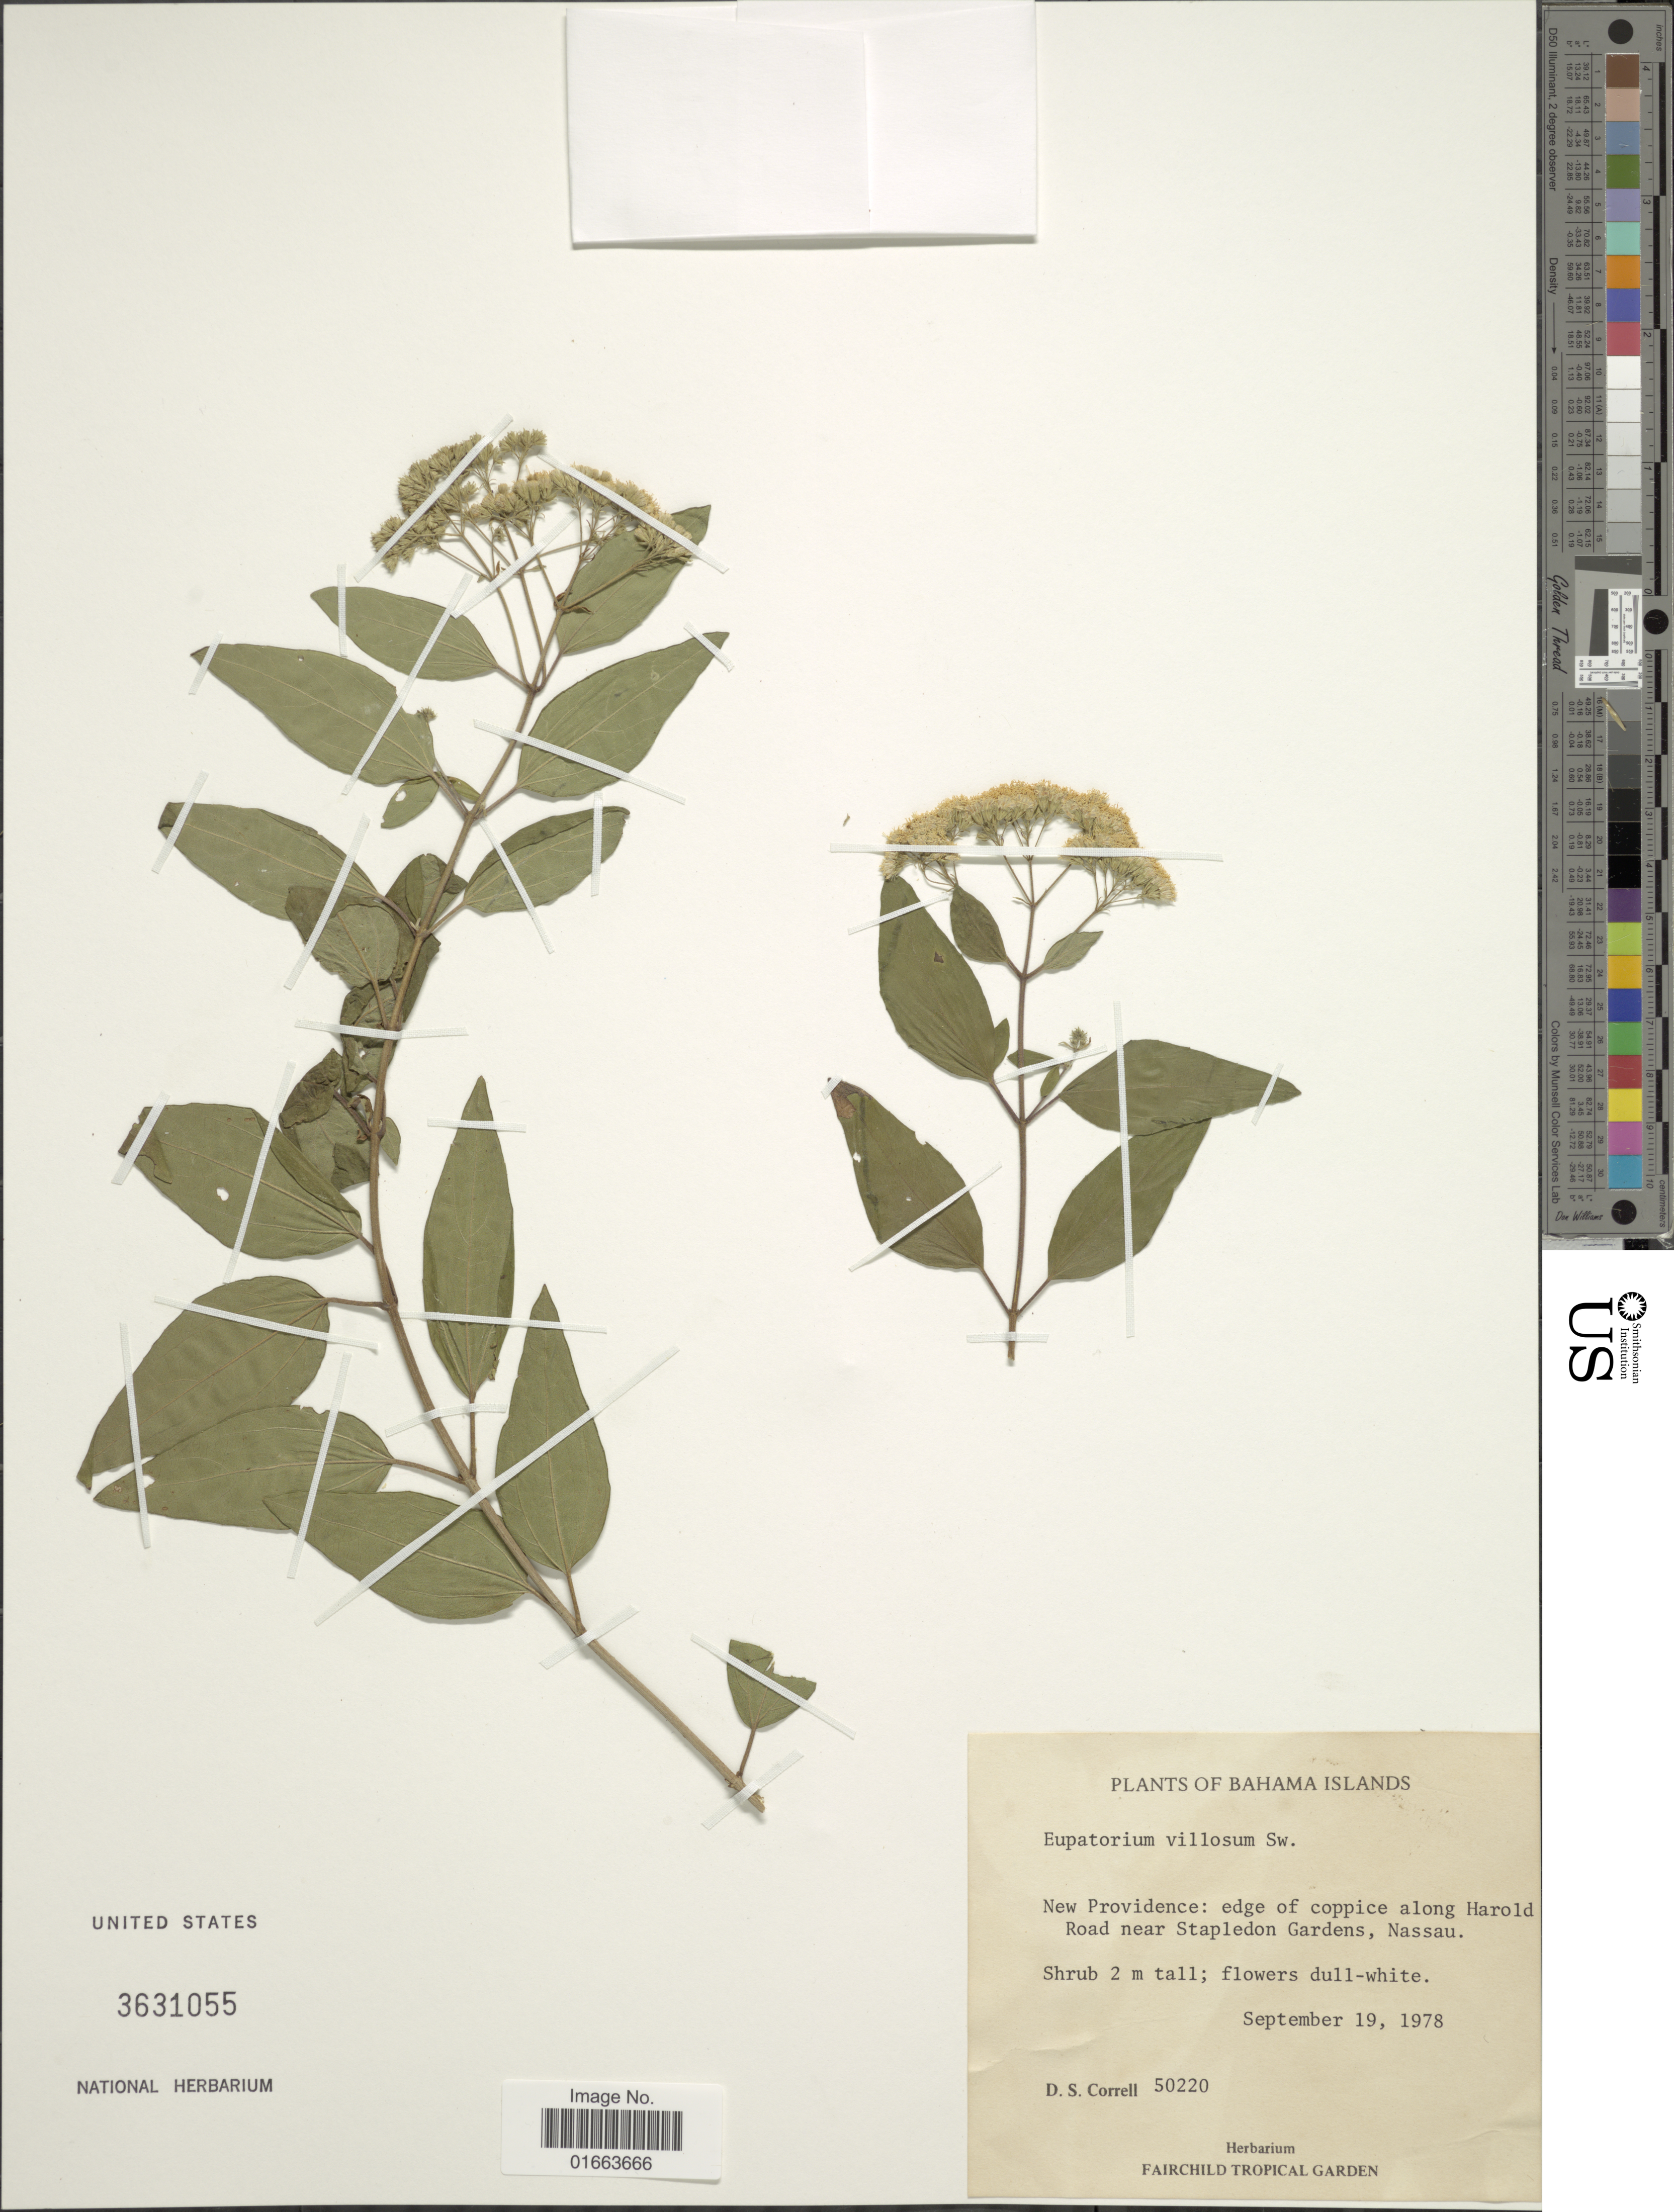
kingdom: Plantae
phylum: Tracheophyta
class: Magnoliopsida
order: Asterales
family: Asteraceae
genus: Koanophyllon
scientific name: Koanophyllon villosum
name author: (Sw.) R.M. King & H. Rob.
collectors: D. S. Correll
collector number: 50220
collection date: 1978-09-19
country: Bahamas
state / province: New Providence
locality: Bahama Islands, edge of coppice along Harold Road near Stapledon Gardens, Nassau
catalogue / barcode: US 3631055